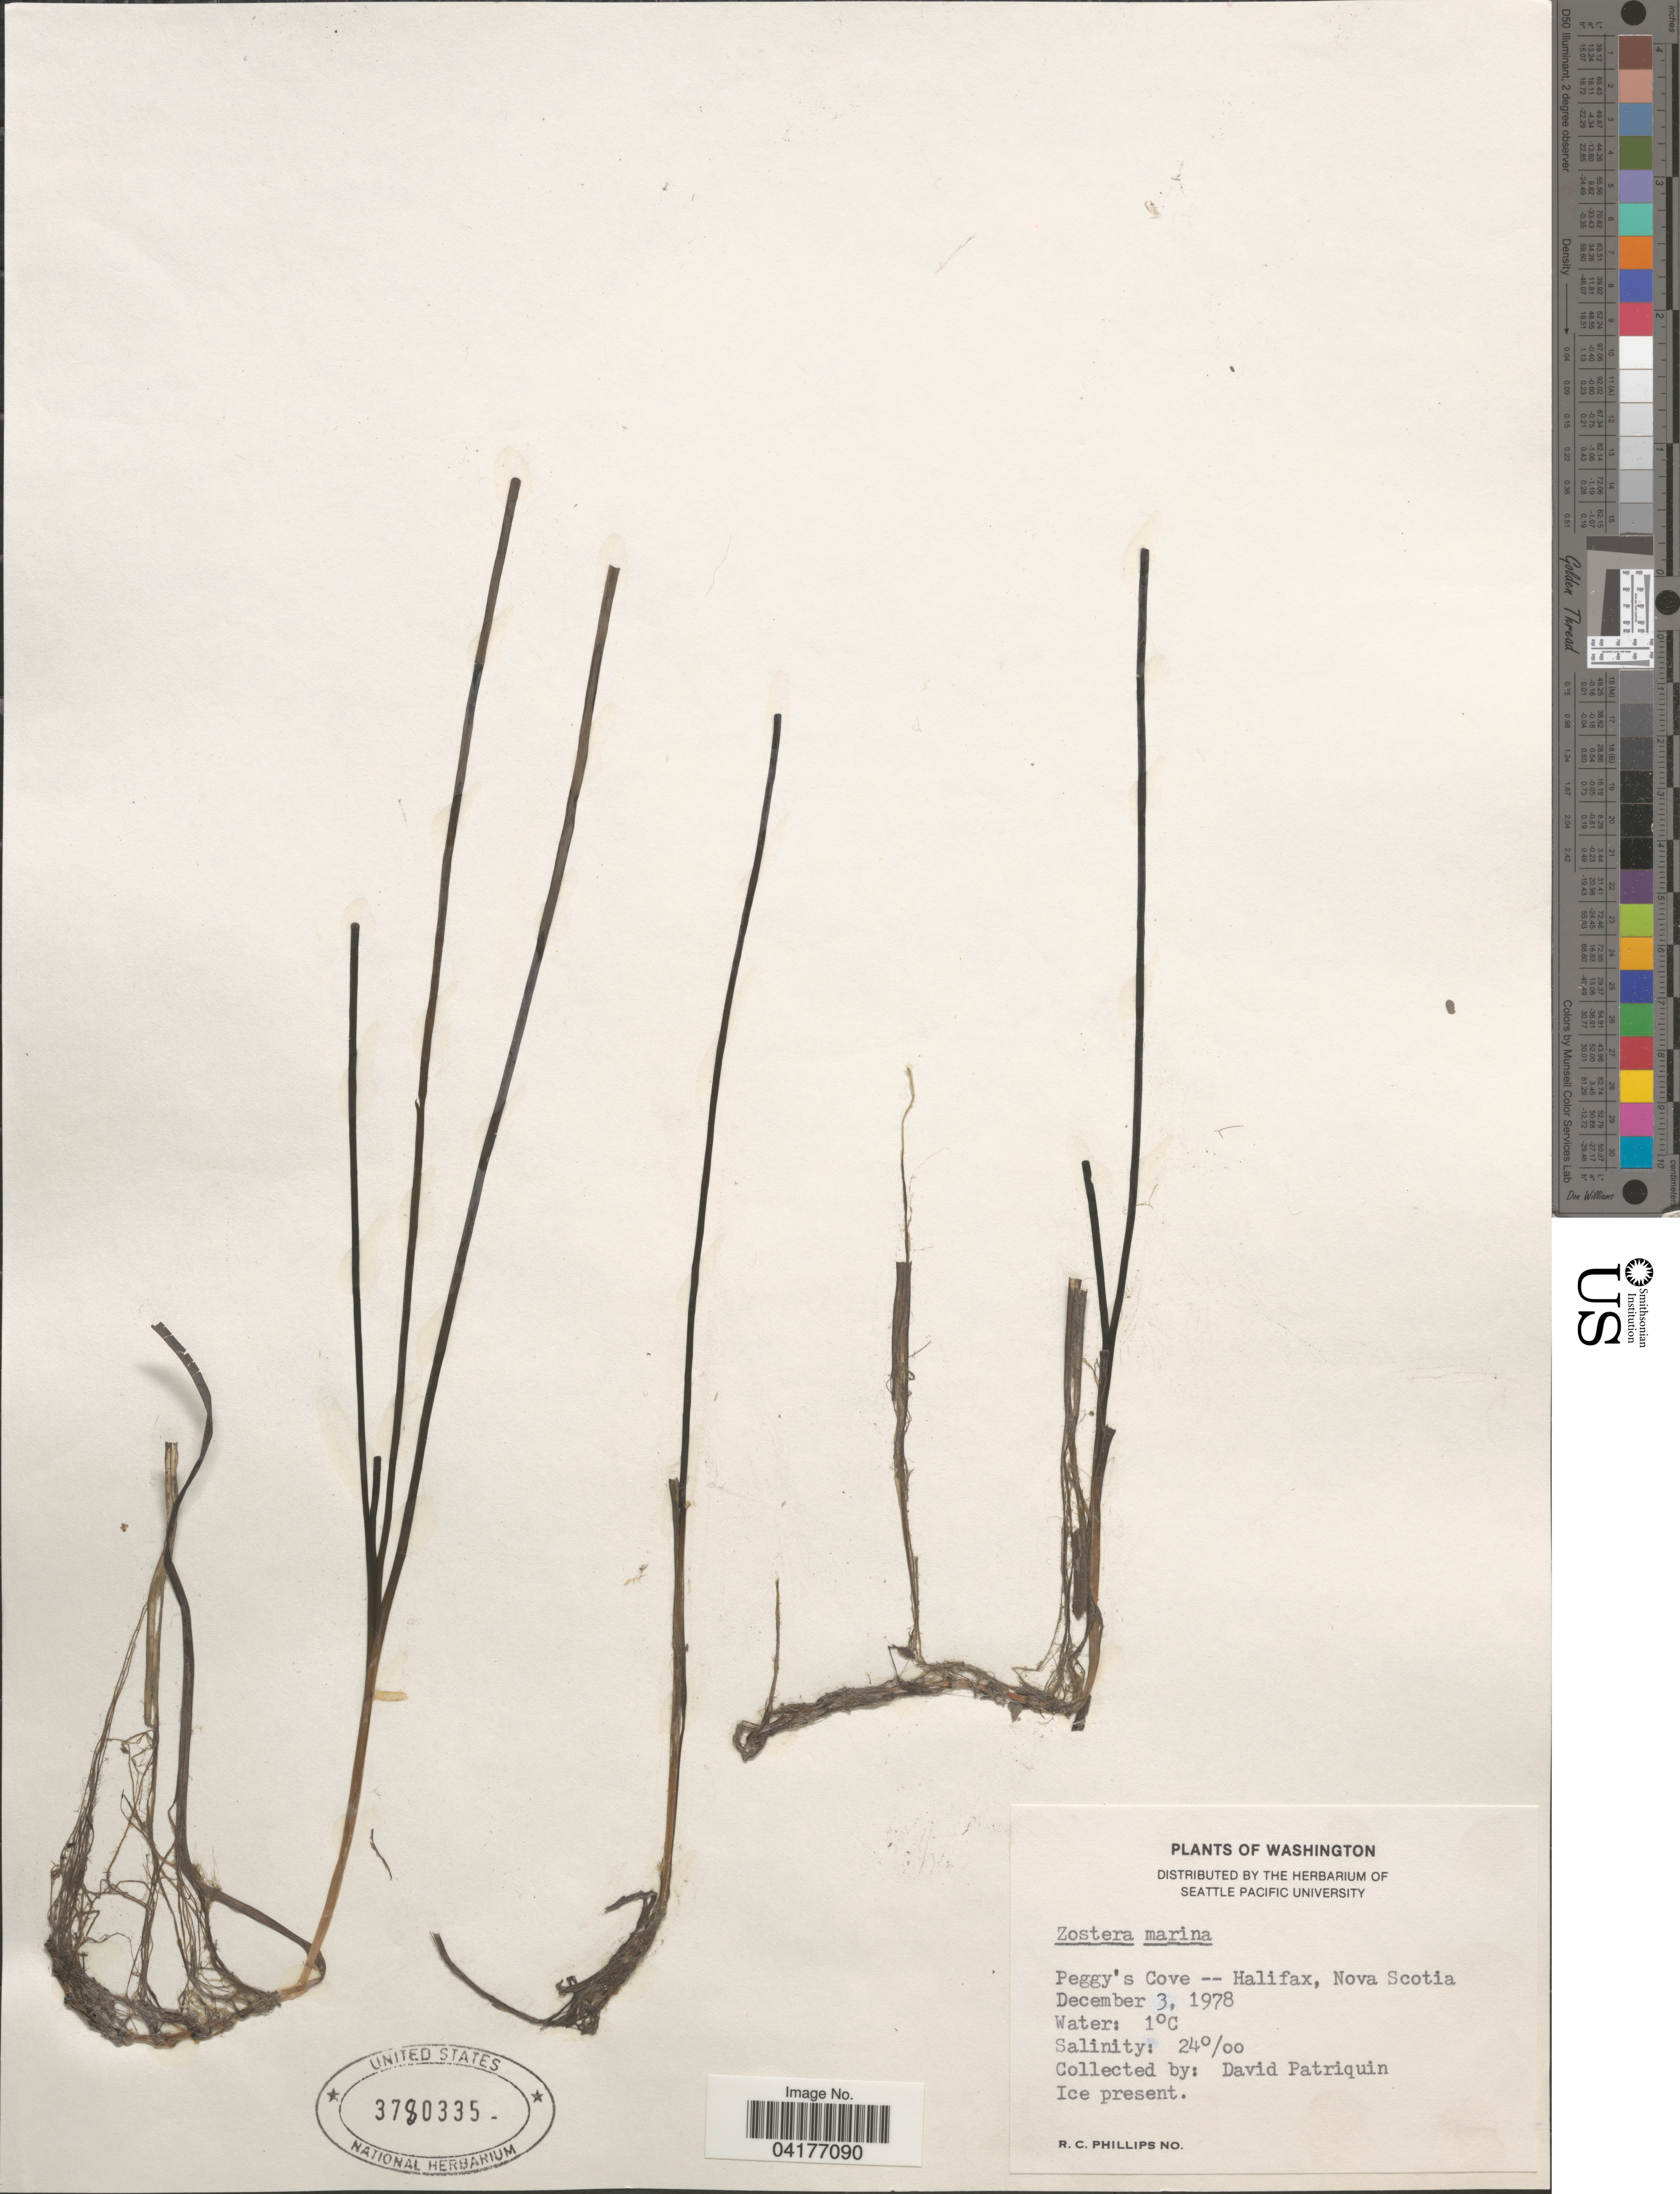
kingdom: Plantae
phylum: Tracheophyta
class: Liliopsida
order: Alismatales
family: Zosteraceae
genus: Zostera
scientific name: Zostera marina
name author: L.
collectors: D. Patriquin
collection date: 1978-12-03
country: Canada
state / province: Nova Scotia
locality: Peggy's Cove -- Halifax.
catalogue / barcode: US 3780335